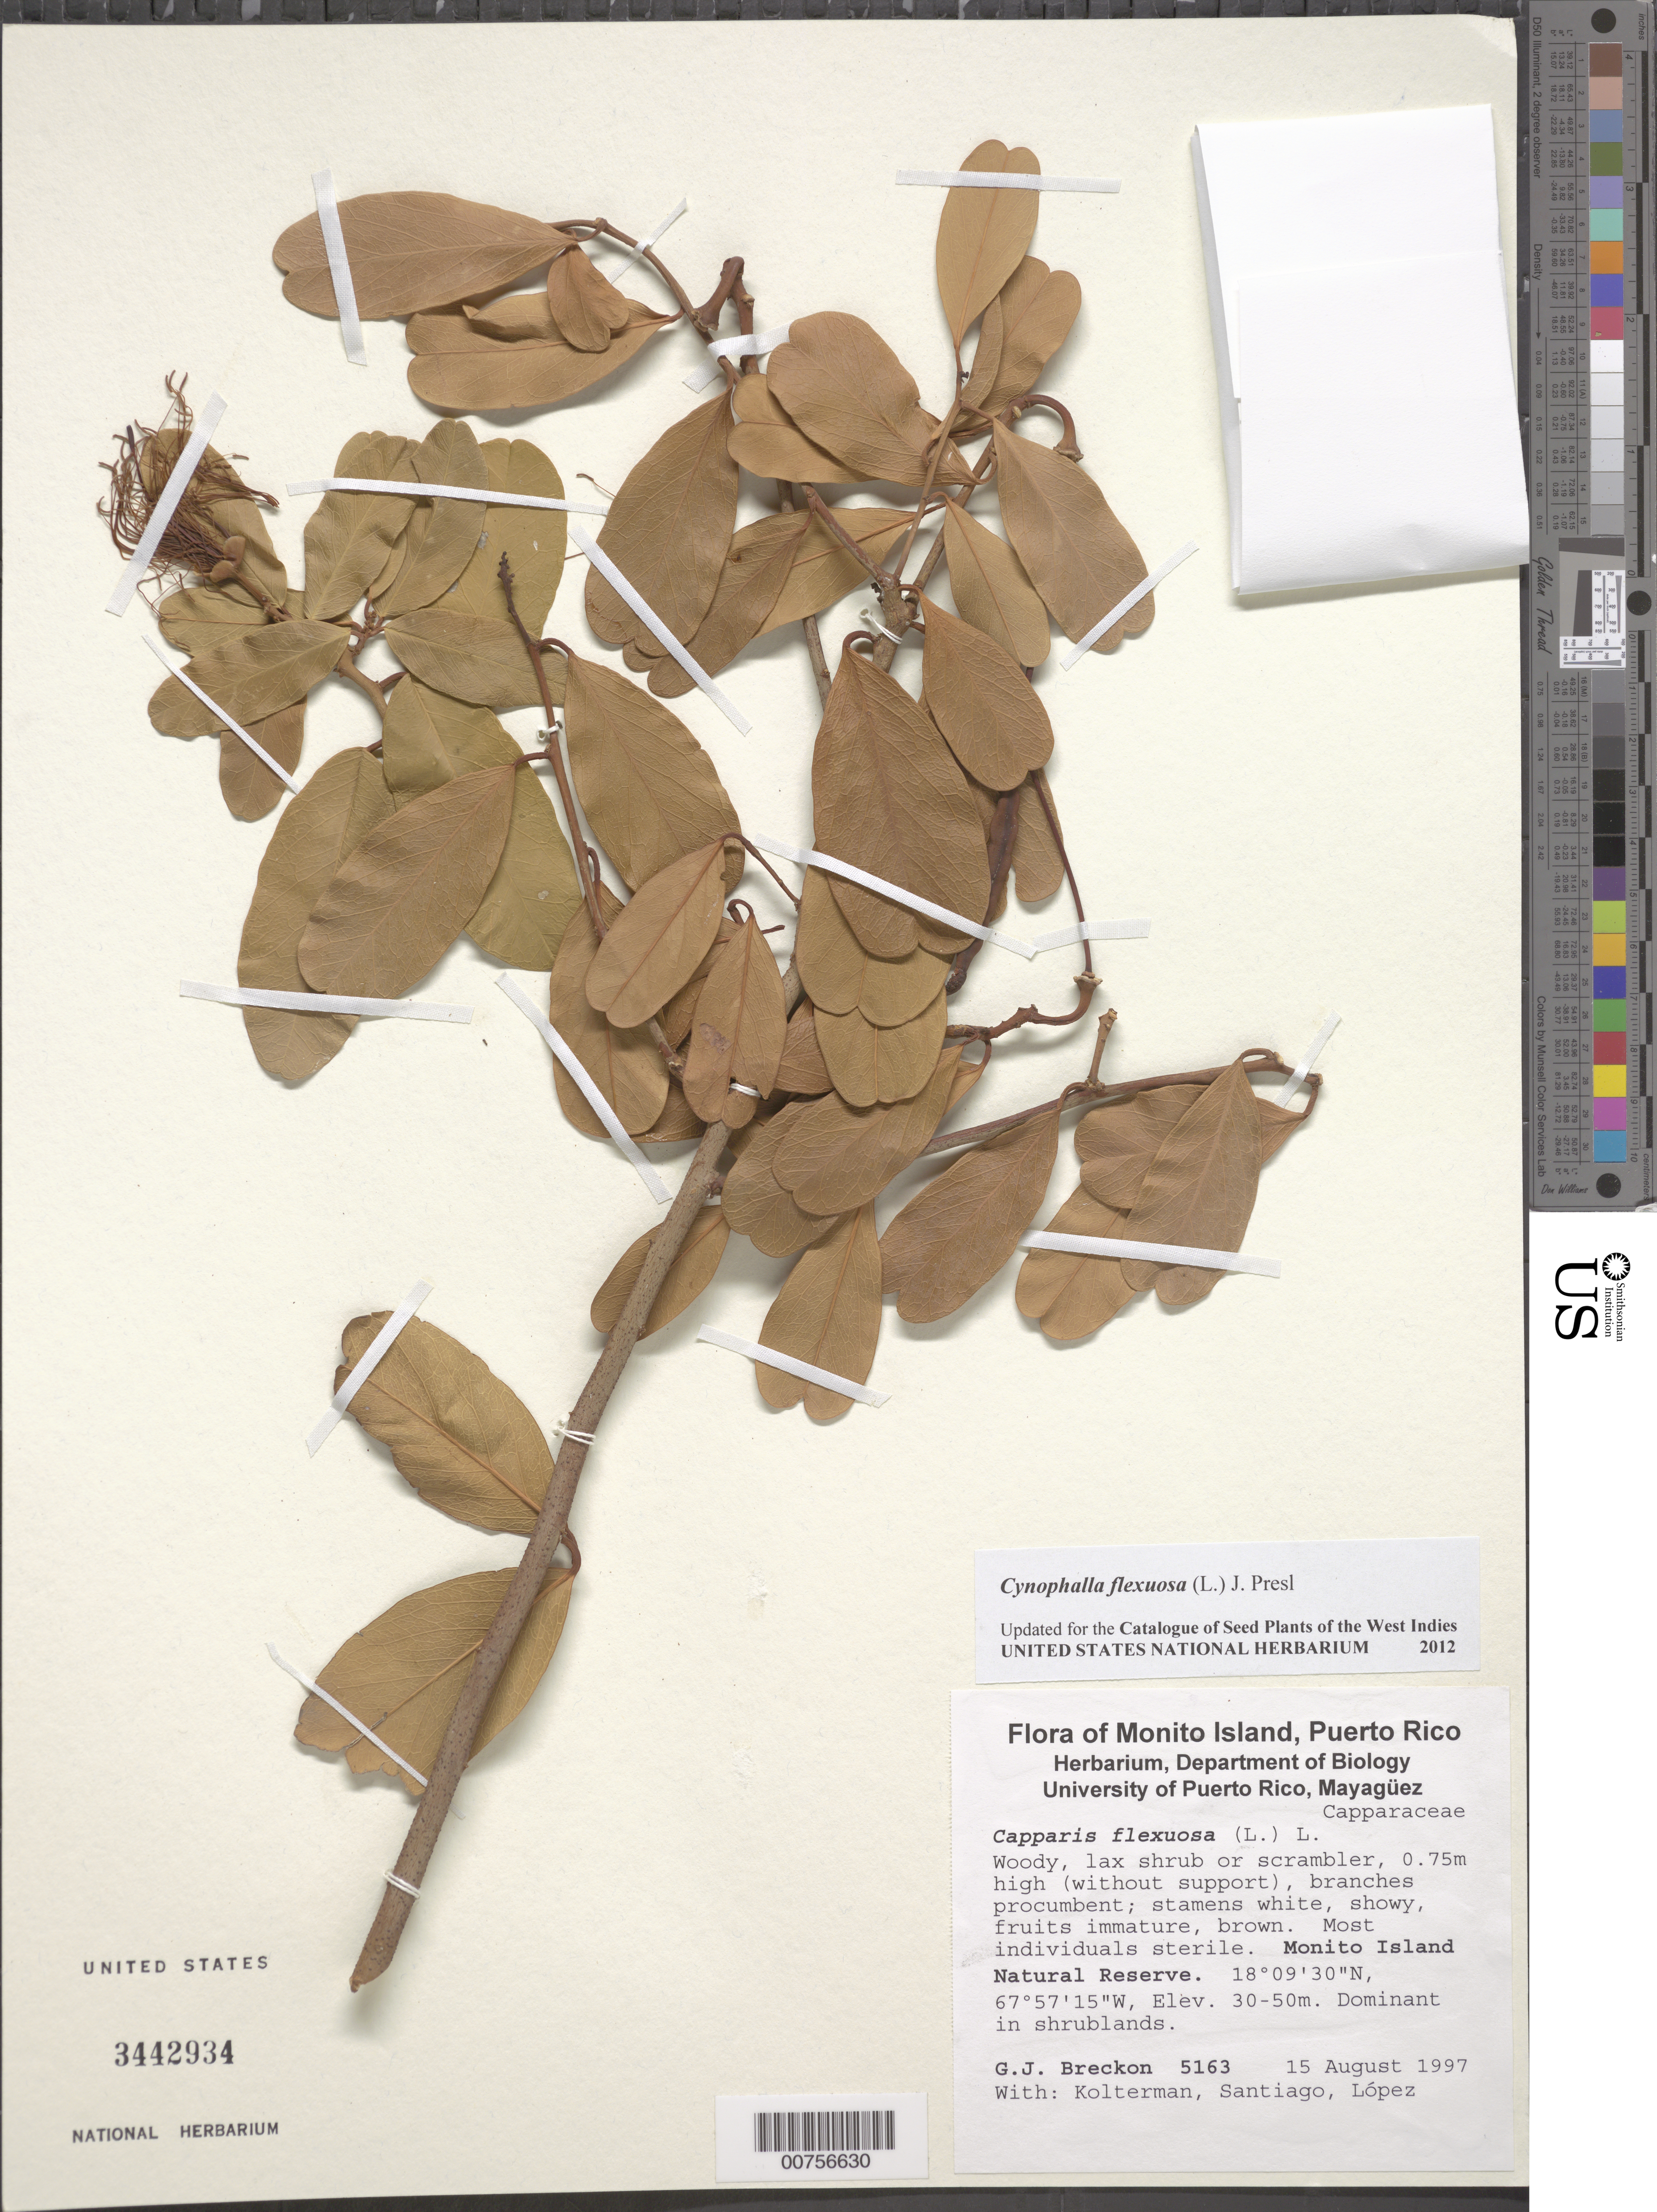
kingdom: Plantae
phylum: Tracheophyta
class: Magnoliopsida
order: Brassicales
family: Capparaceae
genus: Cynophalla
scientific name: Cynophalla flexuosa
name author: (L.) J. Presl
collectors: G. J. Breckon, -. Kolterman, -. Santiago & -. Lopez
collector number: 5163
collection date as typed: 15 Aug 1997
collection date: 1997-08-15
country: Puerto Rico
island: Monito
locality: Monito Island Natural Reserve.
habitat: Dominant in shrublands.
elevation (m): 30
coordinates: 18.15833333, -67.95416667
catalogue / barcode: US 3442934